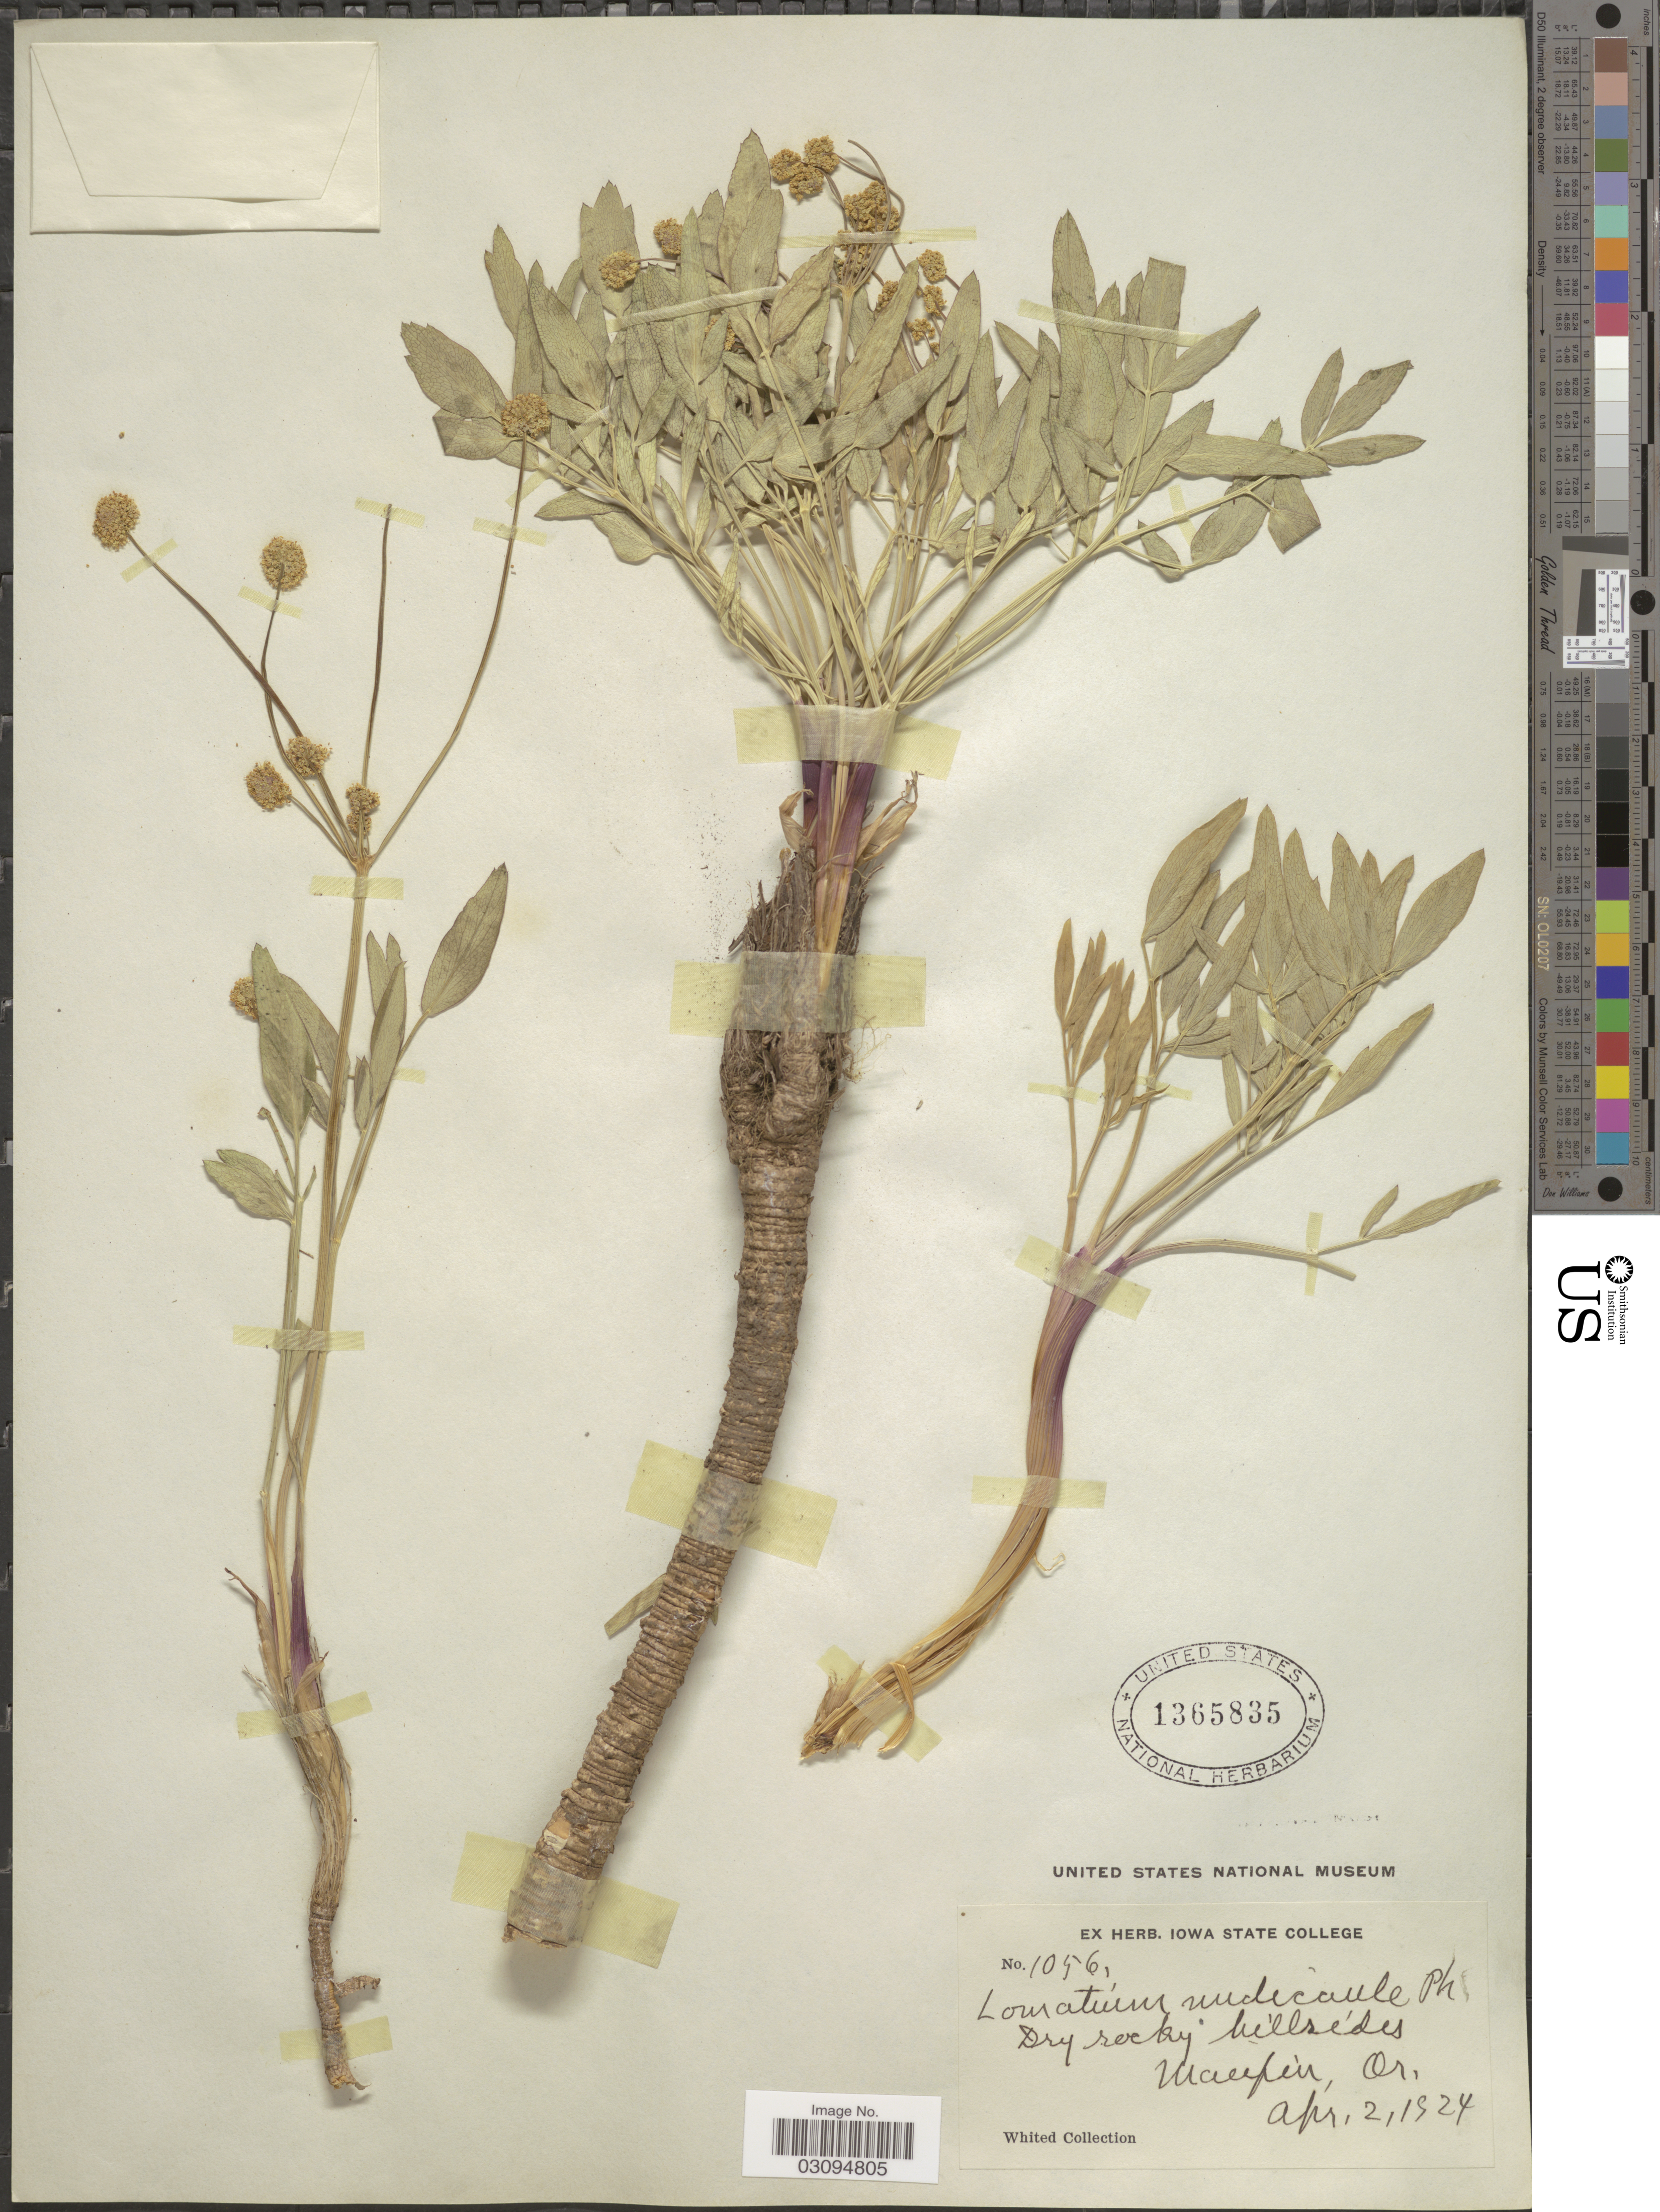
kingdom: Plantae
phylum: Tracheophyta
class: Magnoliopsida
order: Apiales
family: Apiaceae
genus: Lomatium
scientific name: Lomatium nudicaule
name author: (Pursh) J.M. Coult. & Rose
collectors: Whited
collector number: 1056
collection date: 1924-04-02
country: United States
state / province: Oregon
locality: Maupin.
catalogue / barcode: US 1365835